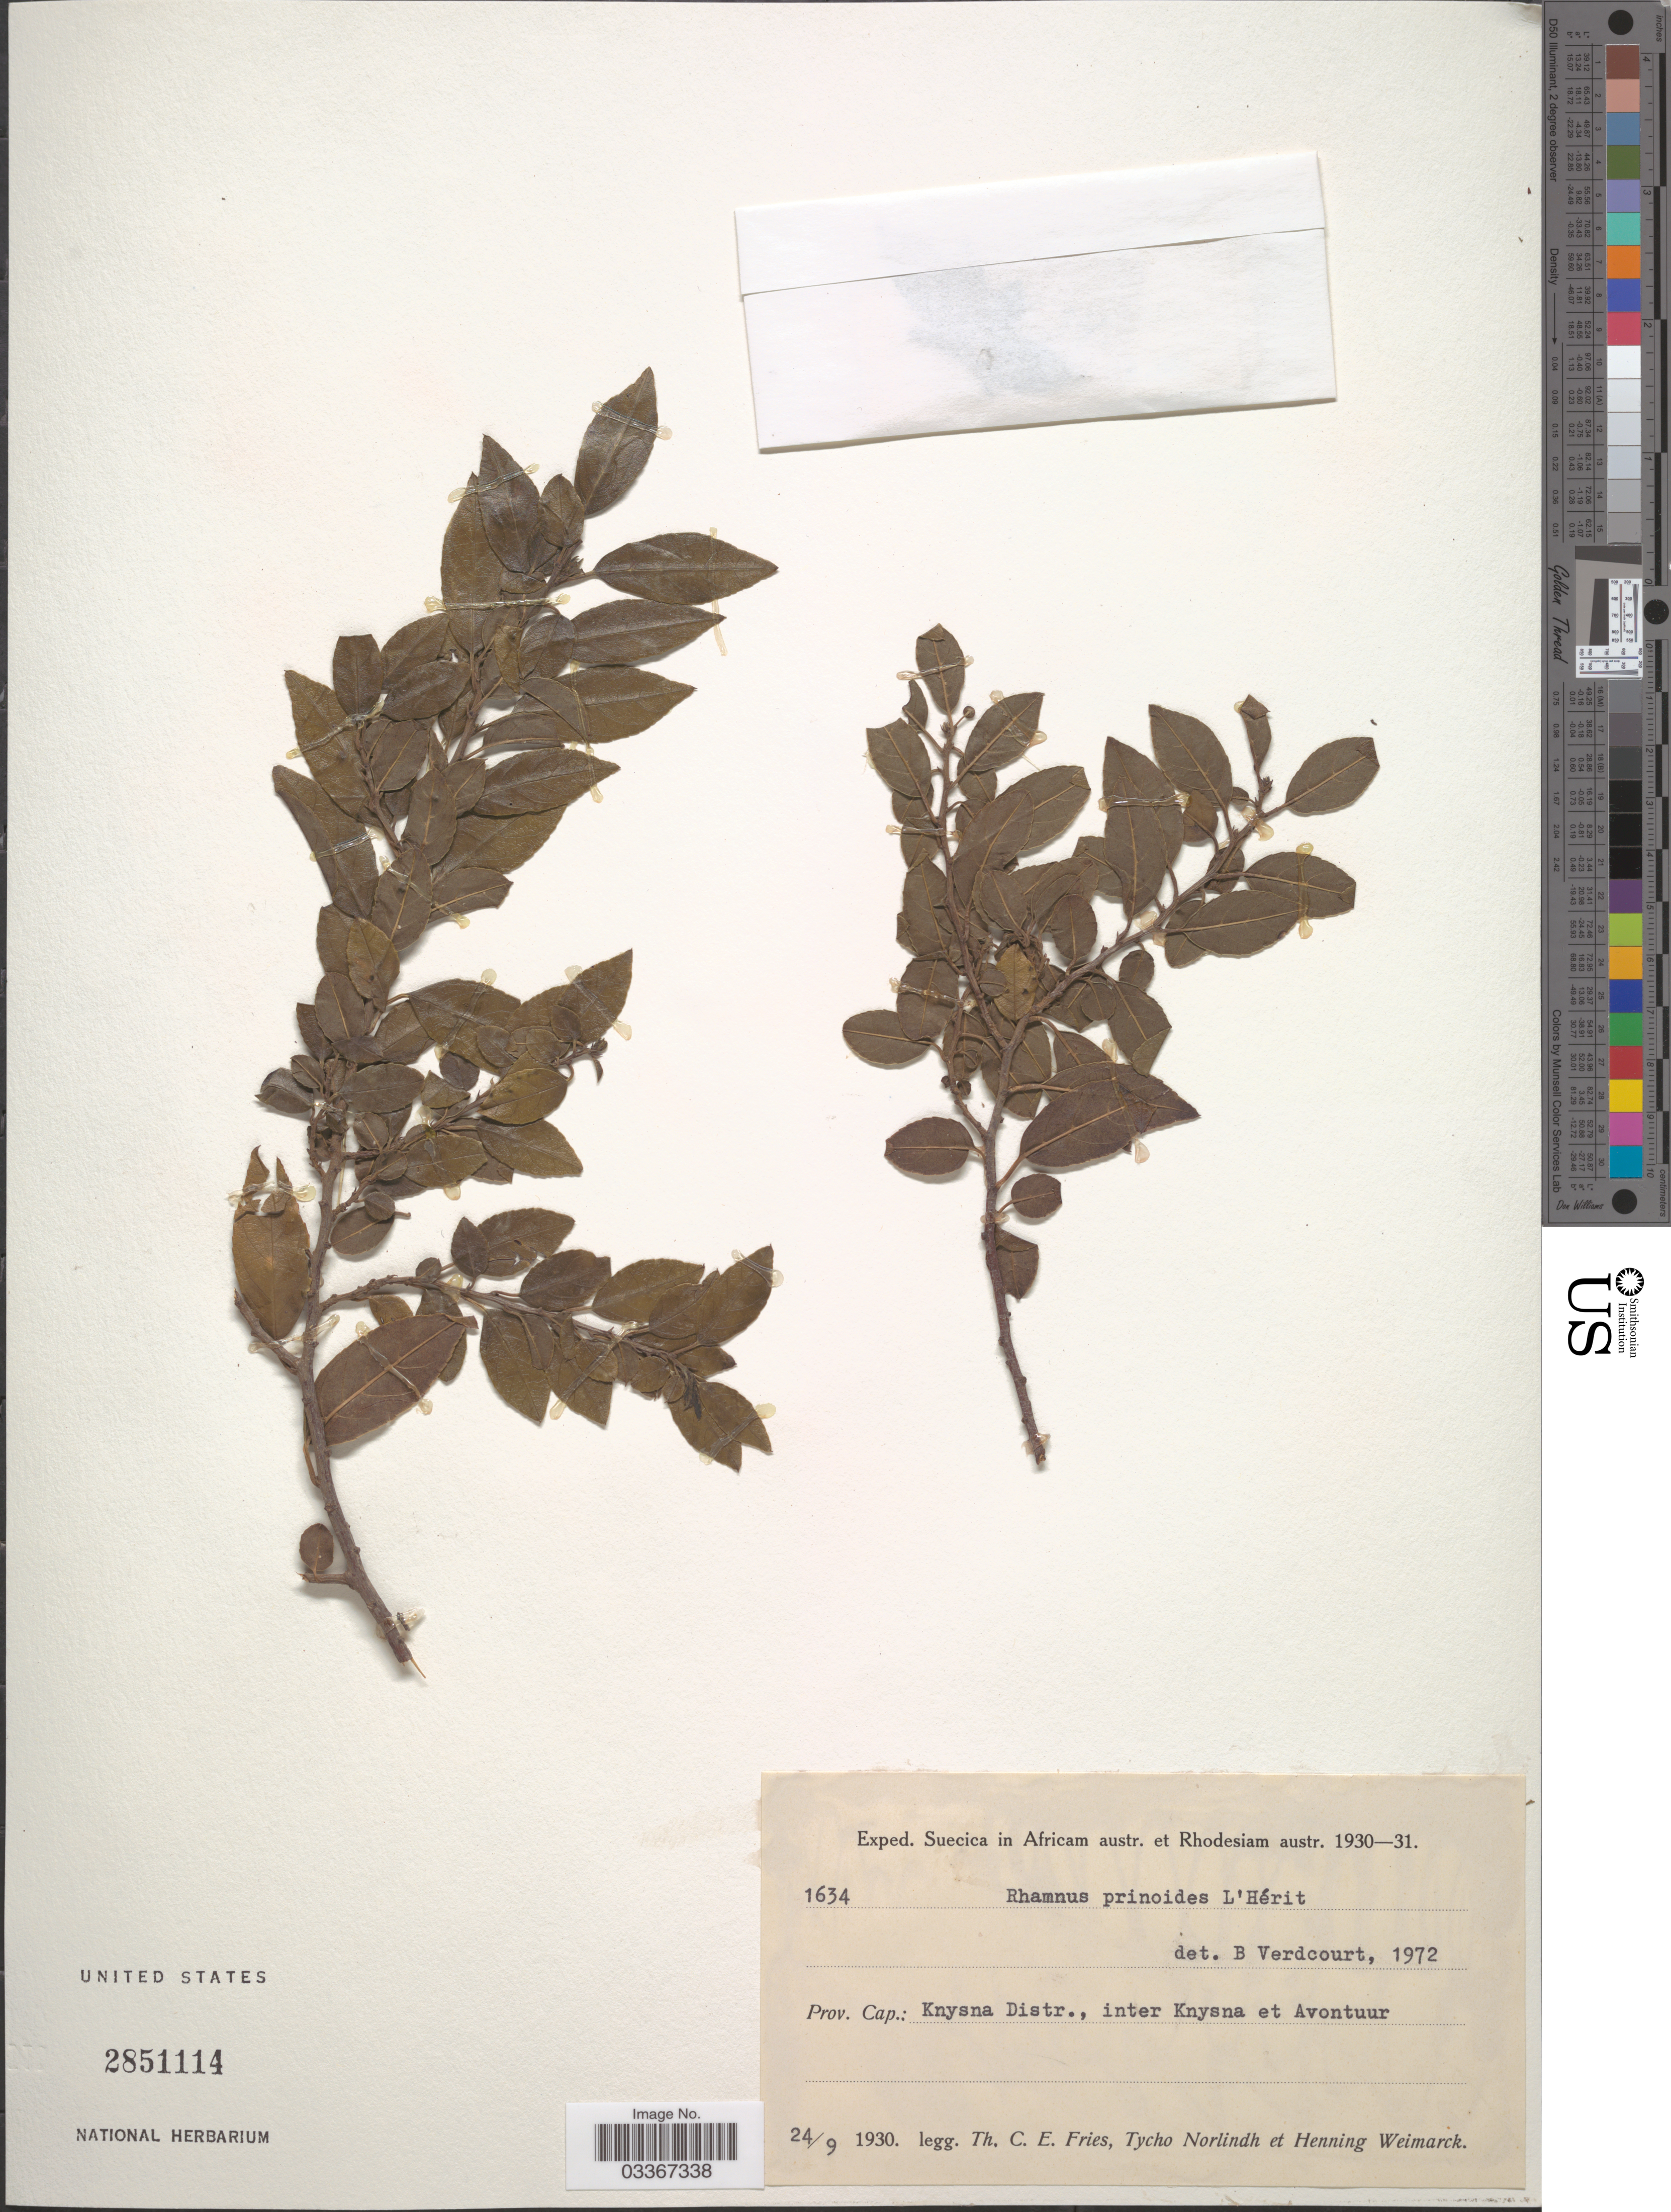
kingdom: Plantae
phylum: Tracheophyta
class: Magnoliopsida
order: Rosales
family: Rhamnaceae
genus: Rhamnus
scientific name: Rhamnus prinoides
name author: L'Hér.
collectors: T. C. E. Fries, N. T. Norlindh & H. Weimarck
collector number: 1634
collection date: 1930-09-24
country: South Africa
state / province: Western Cape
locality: Prov. Cap.: Knysna Distr., inter Knysna et Avontuur.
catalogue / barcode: US 2851114